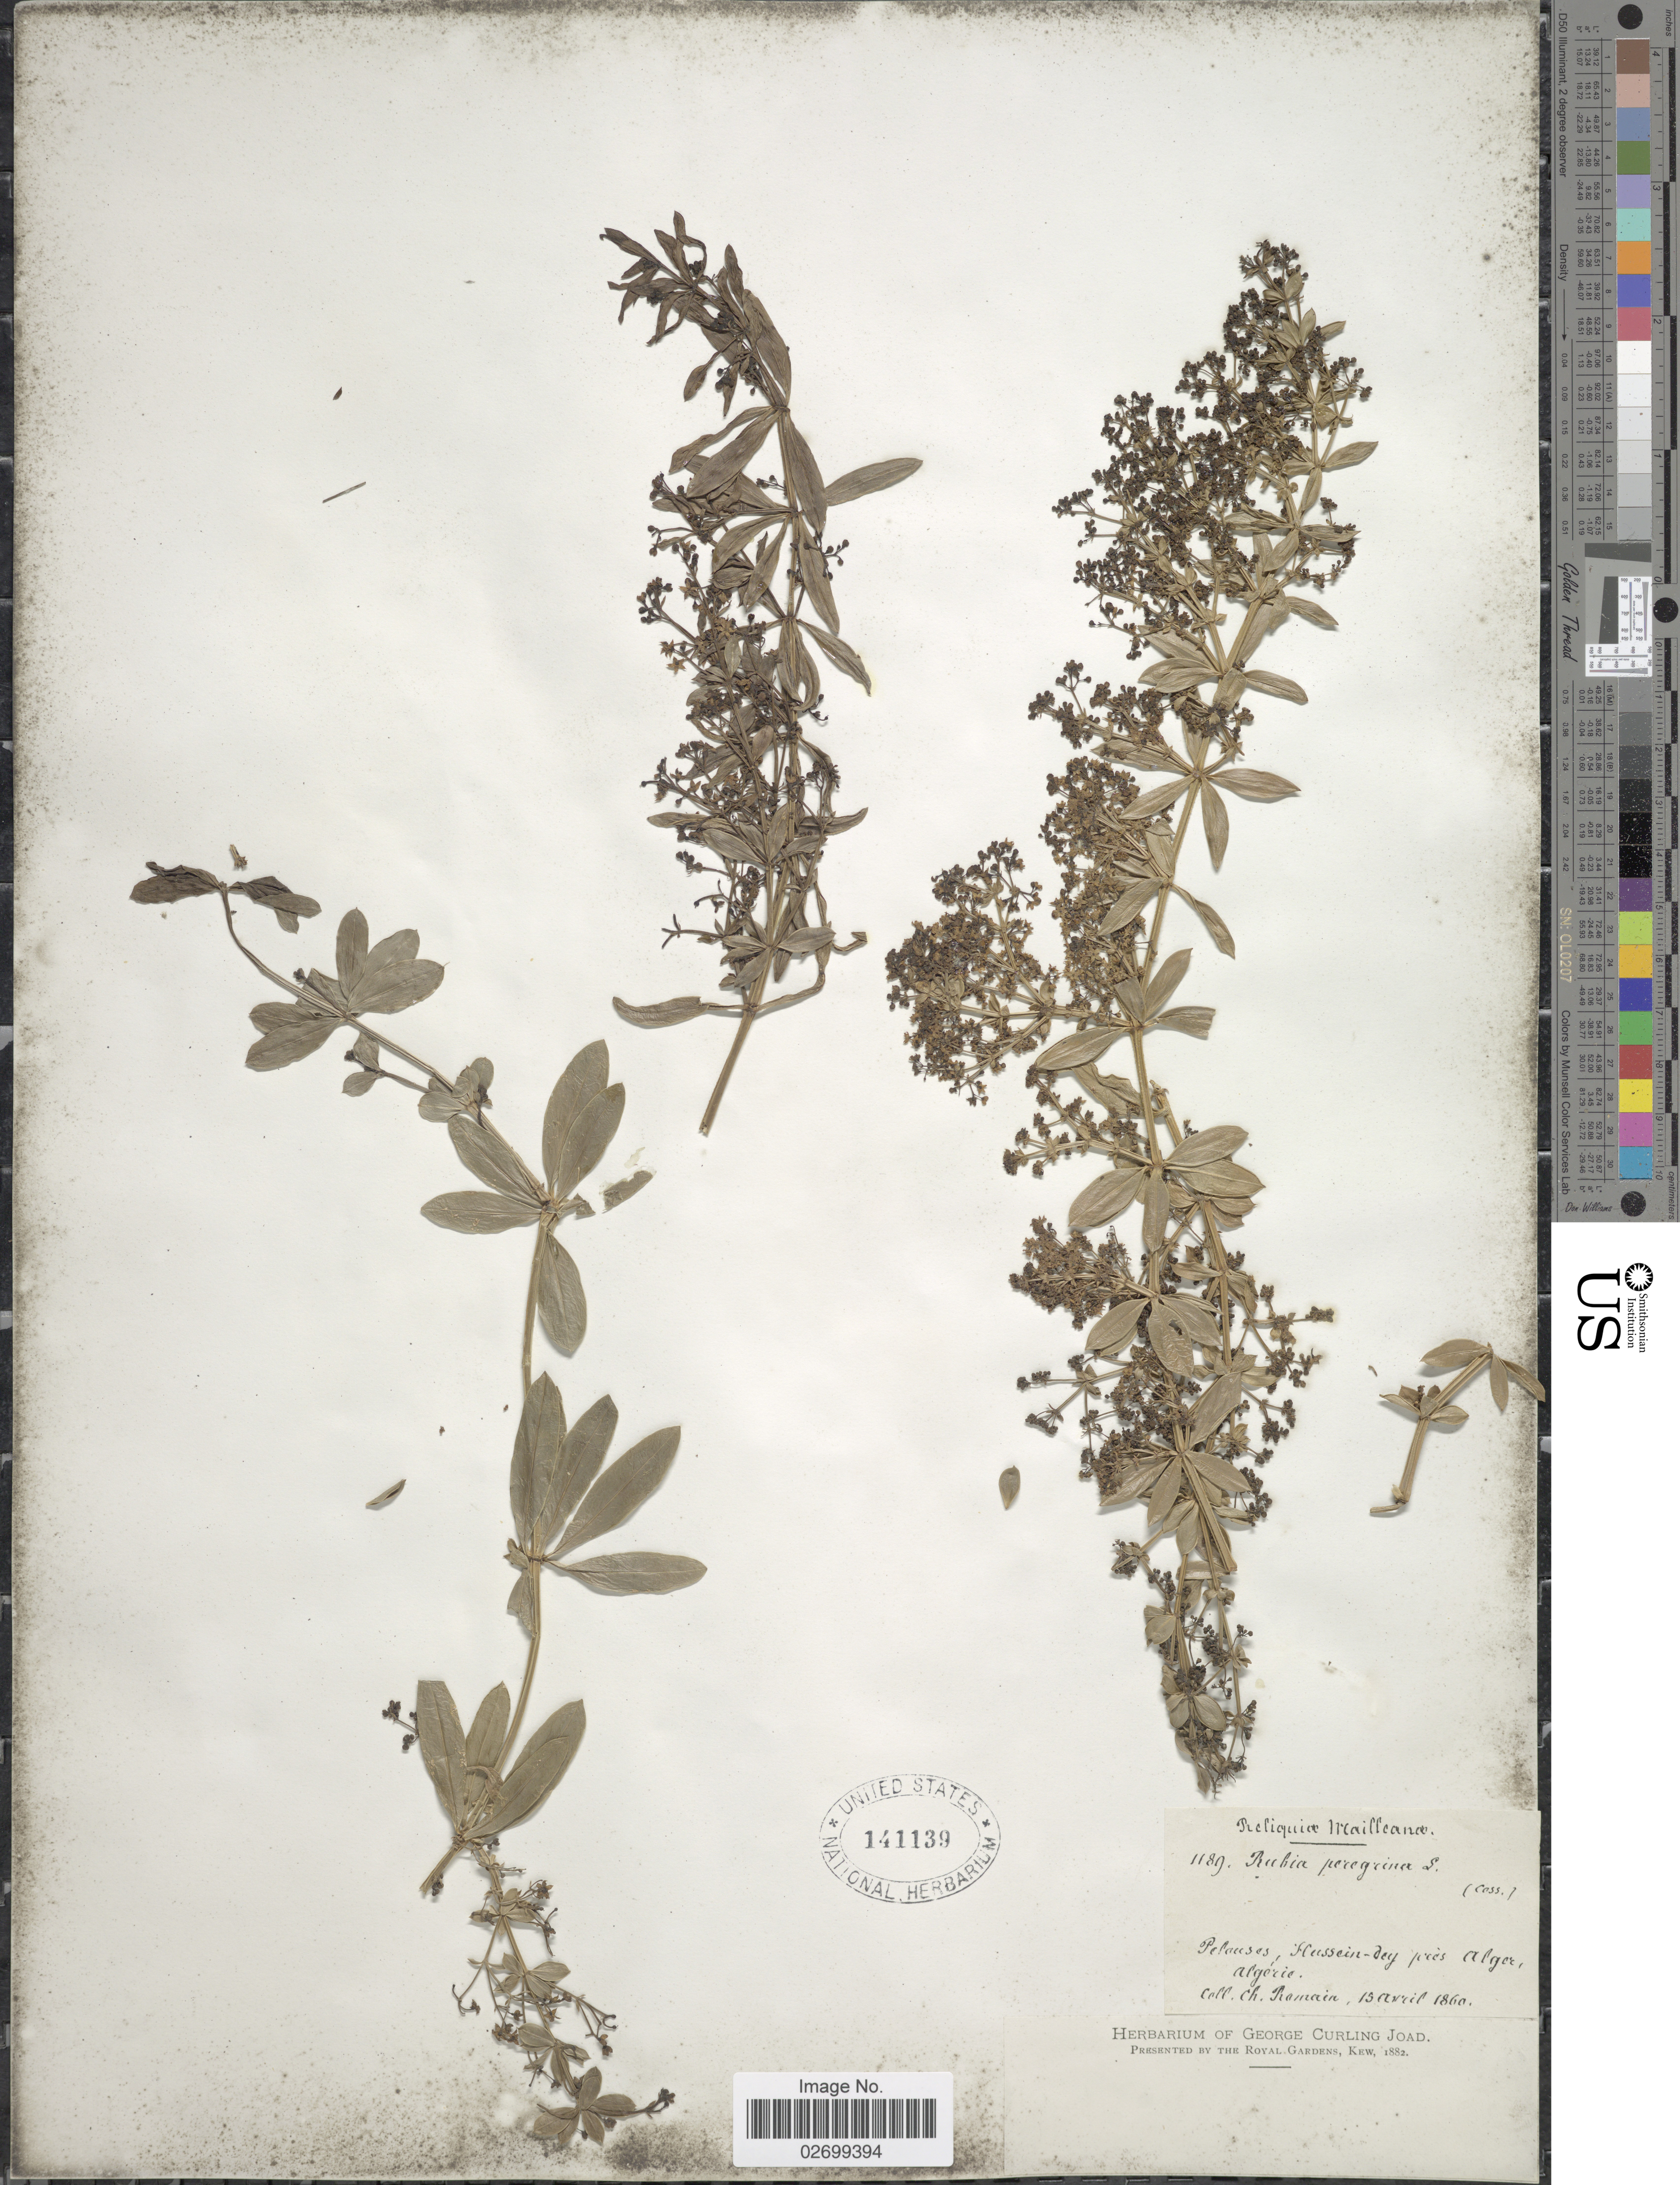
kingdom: Plantae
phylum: Tracheophyta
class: Magnoliopsida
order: Gentianales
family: Rubiaceae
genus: Rubia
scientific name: Rubia peregrina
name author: L.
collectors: C. Romain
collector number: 1189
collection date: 1860-04-15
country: Algeria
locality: Pelauses, Hussein-dey pres Alger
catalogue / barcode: US 141139